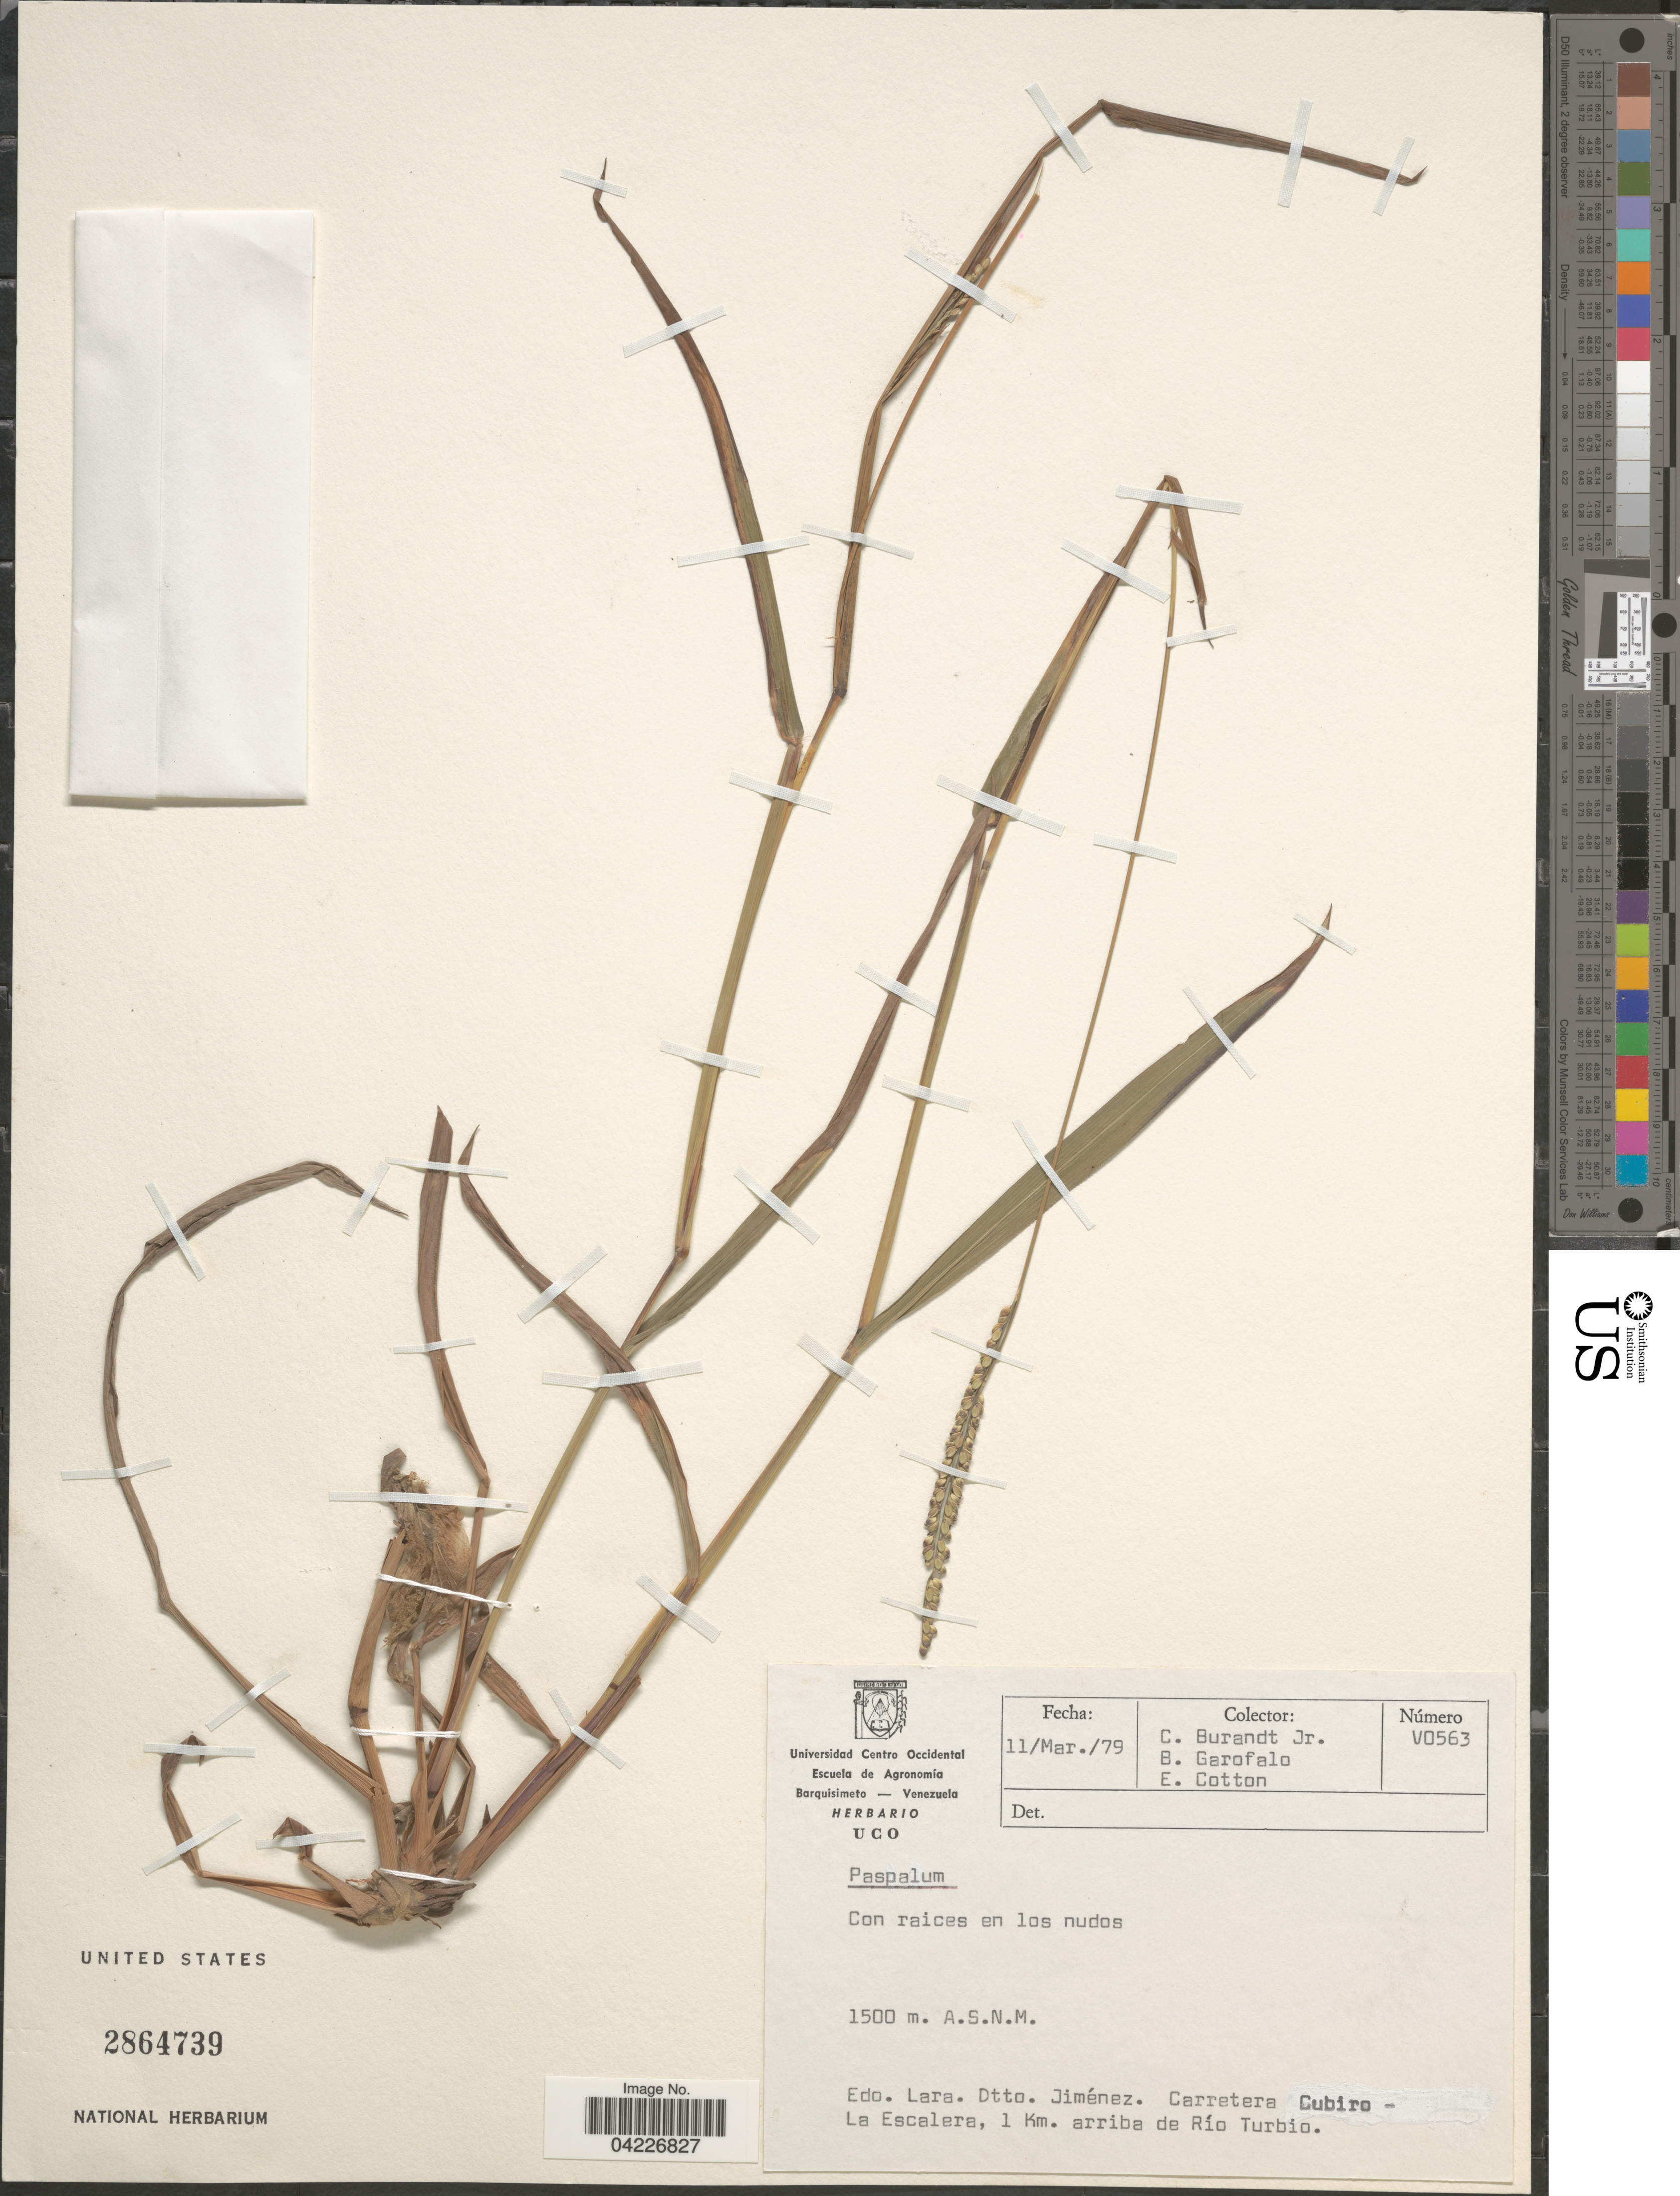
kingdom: Plantae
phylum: Tracheophyta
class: Liliopsida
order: Poales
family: Poaceae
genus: Paspalum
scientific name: Paspalum sp.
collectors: C. Burandt, B. Garofalo & E. Cotton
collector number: V0563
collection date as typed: Transcribed d/m/y: 11/3/79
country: Venezuela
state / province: Lara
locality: Dtto. Jiménez. Carretera Cubiro - La Escalera, 1 Km. arriba de Río Turbio.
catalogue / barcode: US 2864739